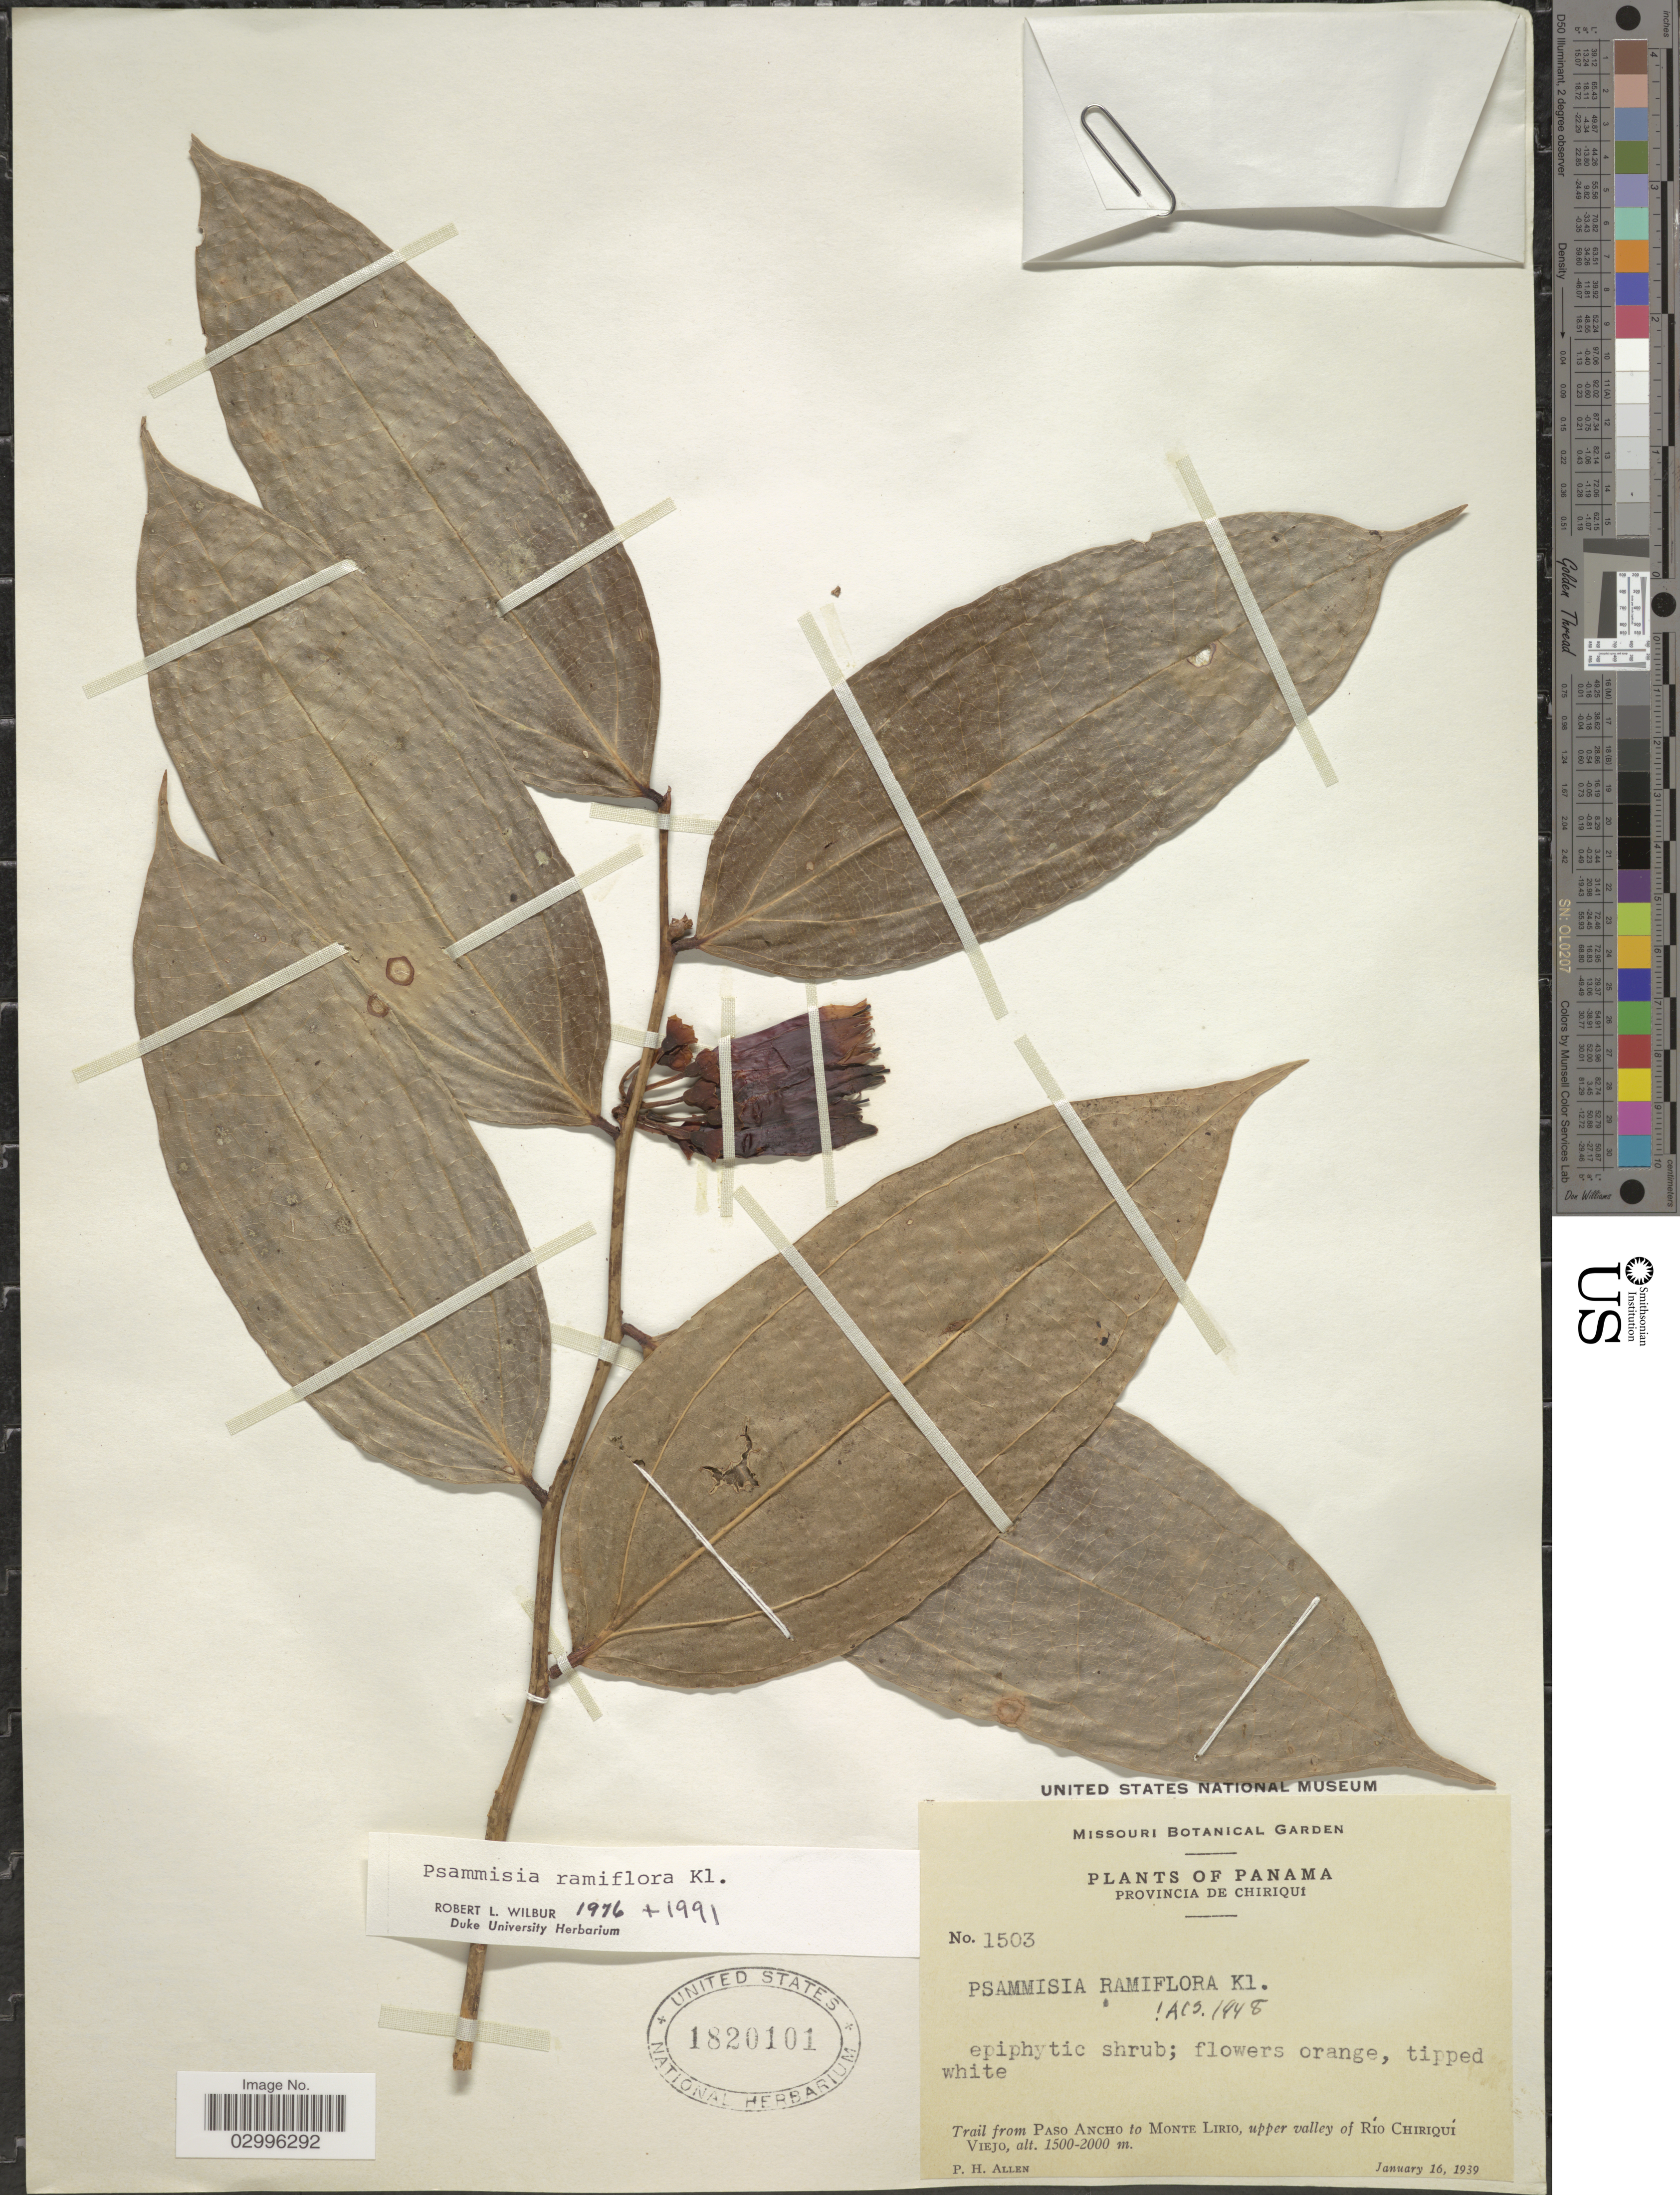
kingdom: Plantae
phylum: Tracheophyta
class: Magnoliopsida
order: Ericales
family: Ericaceae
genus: Psammisia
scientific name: Psammisia ramiflora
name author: Klotzsch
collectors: P. H. Allen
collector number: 1503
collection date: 1939-01-16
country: Panama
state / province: Chiriqui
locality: Trail from Paso Ancho to Monte Lirio, upper valley of Río Chiriquí Viejo.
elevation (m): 1500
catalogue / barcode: US 1820101